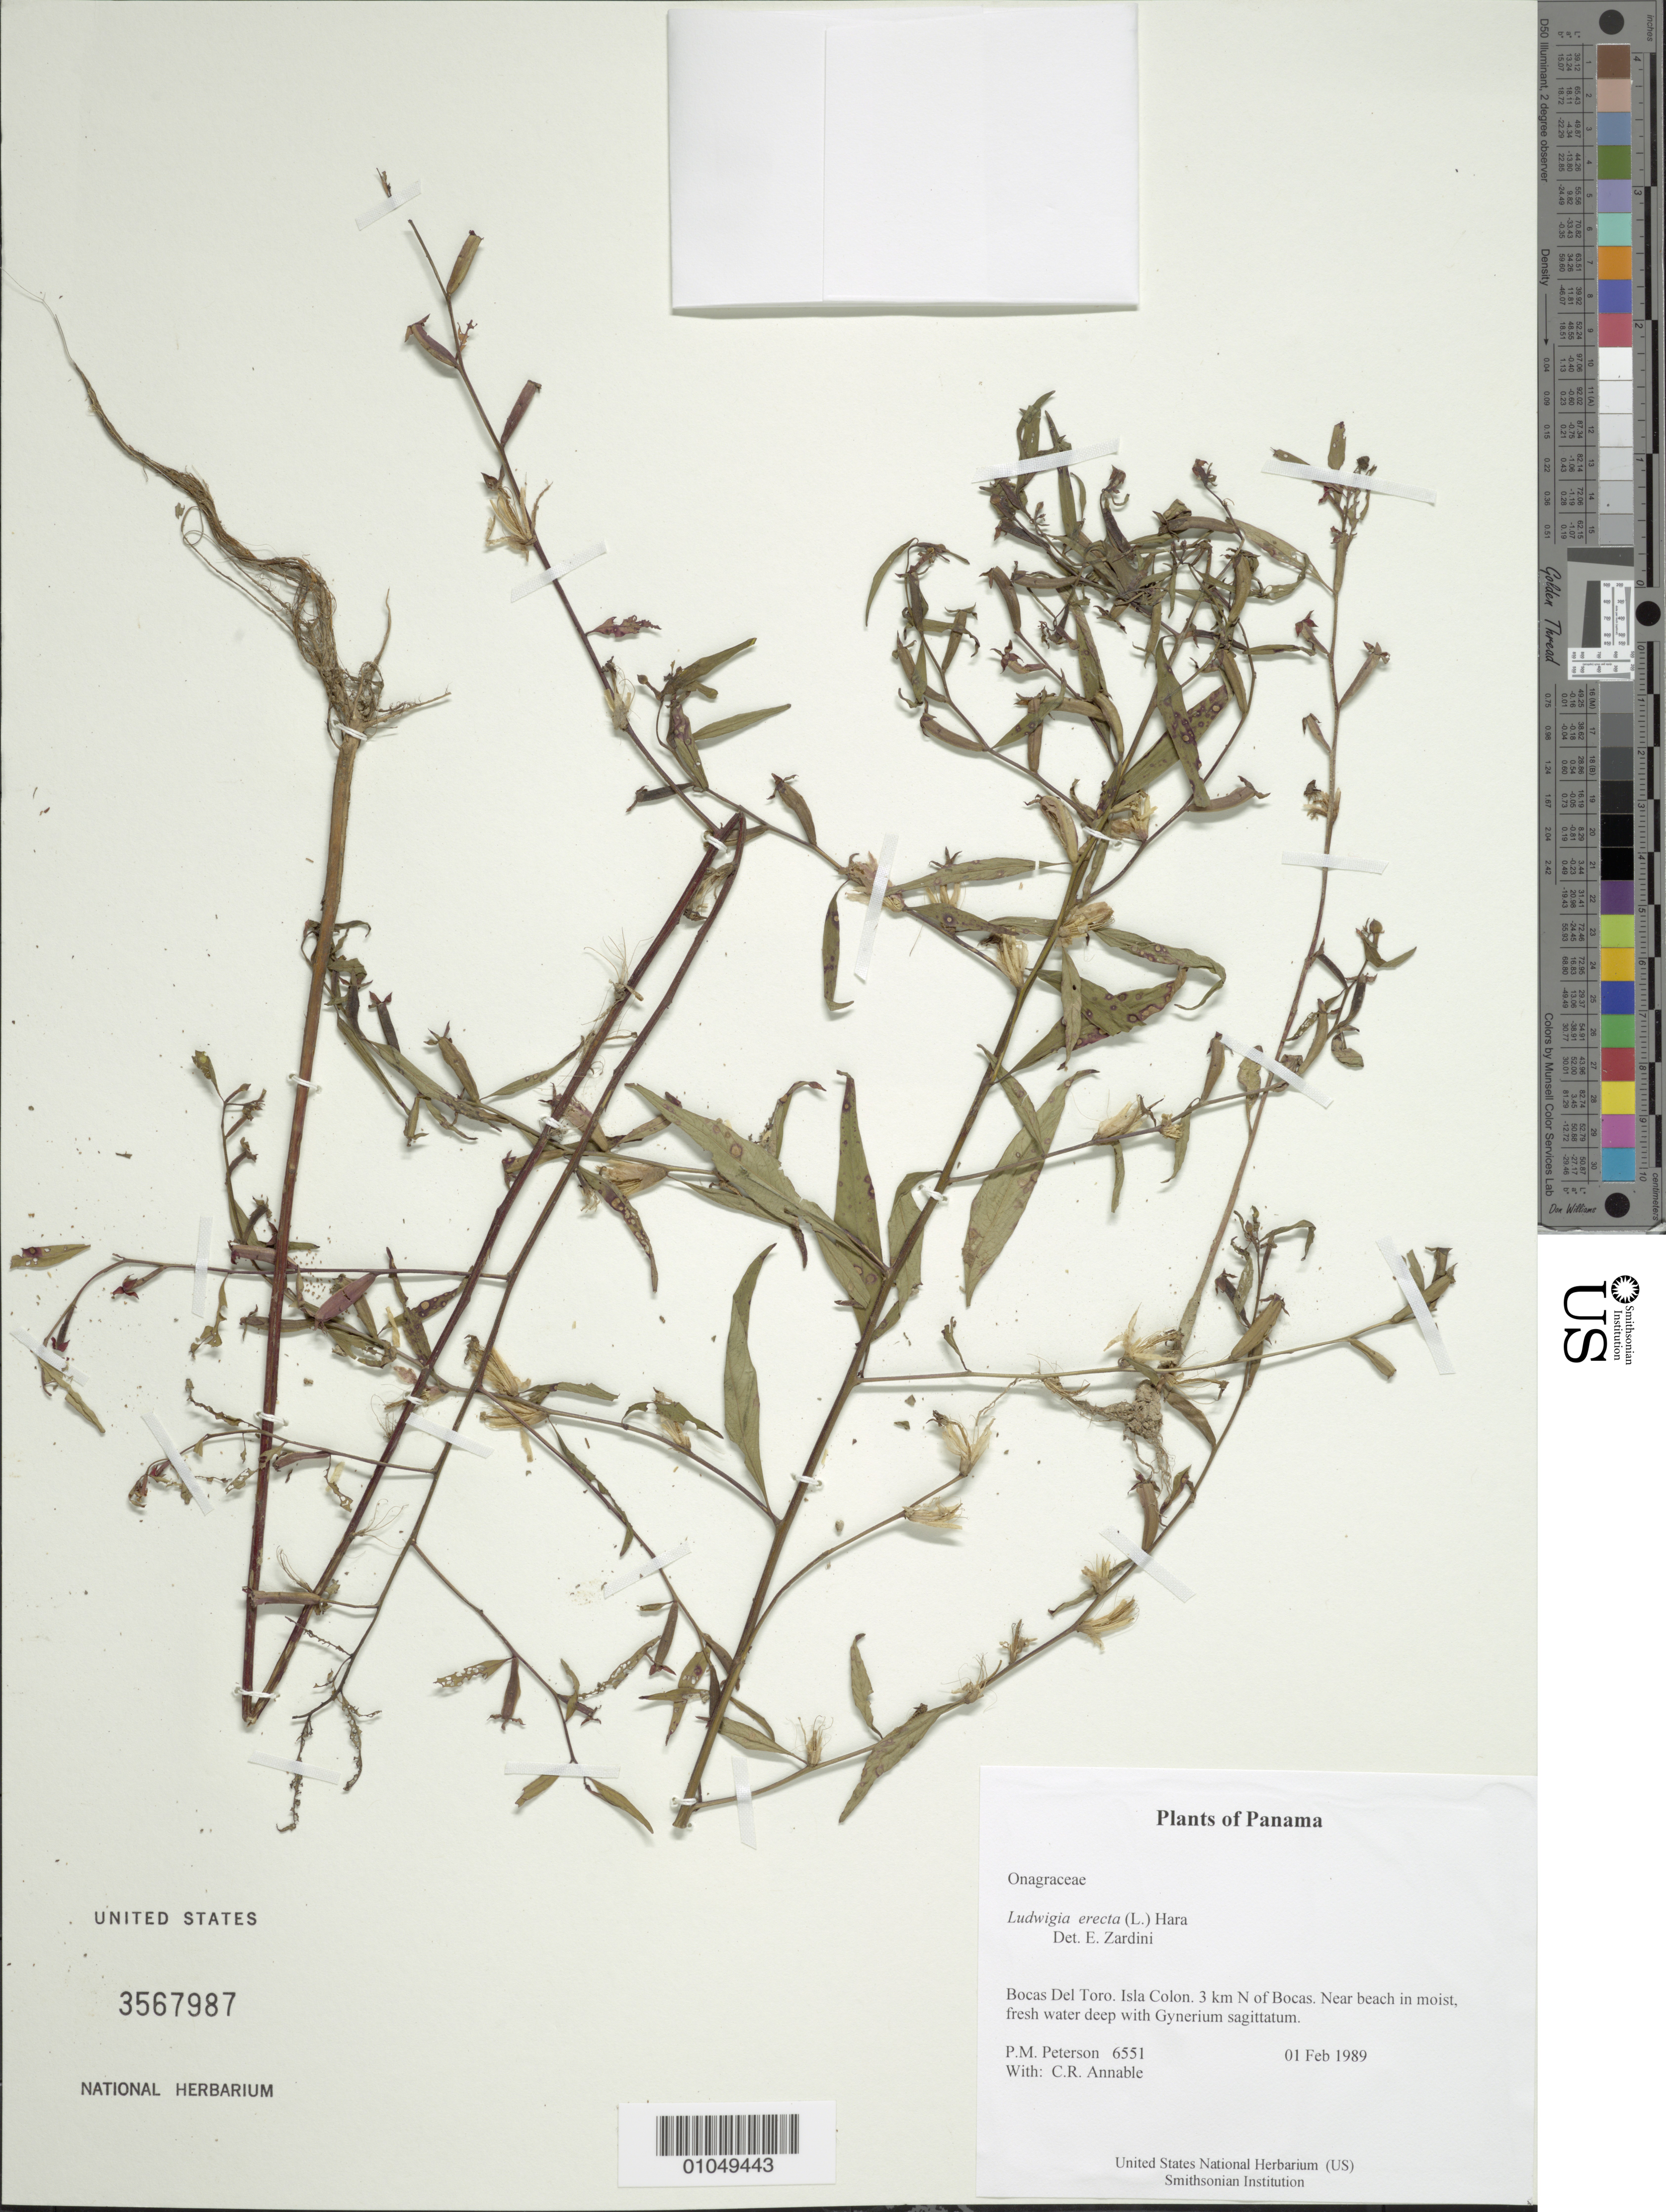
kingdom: Plantae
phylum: Tracheophyta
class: Magnoliopsida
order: Myrtales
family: Onagraceae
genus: Ludwigia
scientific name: Ludwigia erecta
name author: (L.) H. Hara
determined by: Zardini, E. M.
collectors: P. M. Peterson & C. R. Annable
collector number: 06551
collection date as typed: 01 Feb 1989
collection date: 1989-02-01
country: Panama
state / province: Bocas del Toro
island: Colón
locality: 3 km N of Bocas.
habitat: Near beach in moist, fresh water deep with Gynerium sagittatum.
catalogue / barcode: US 3567987